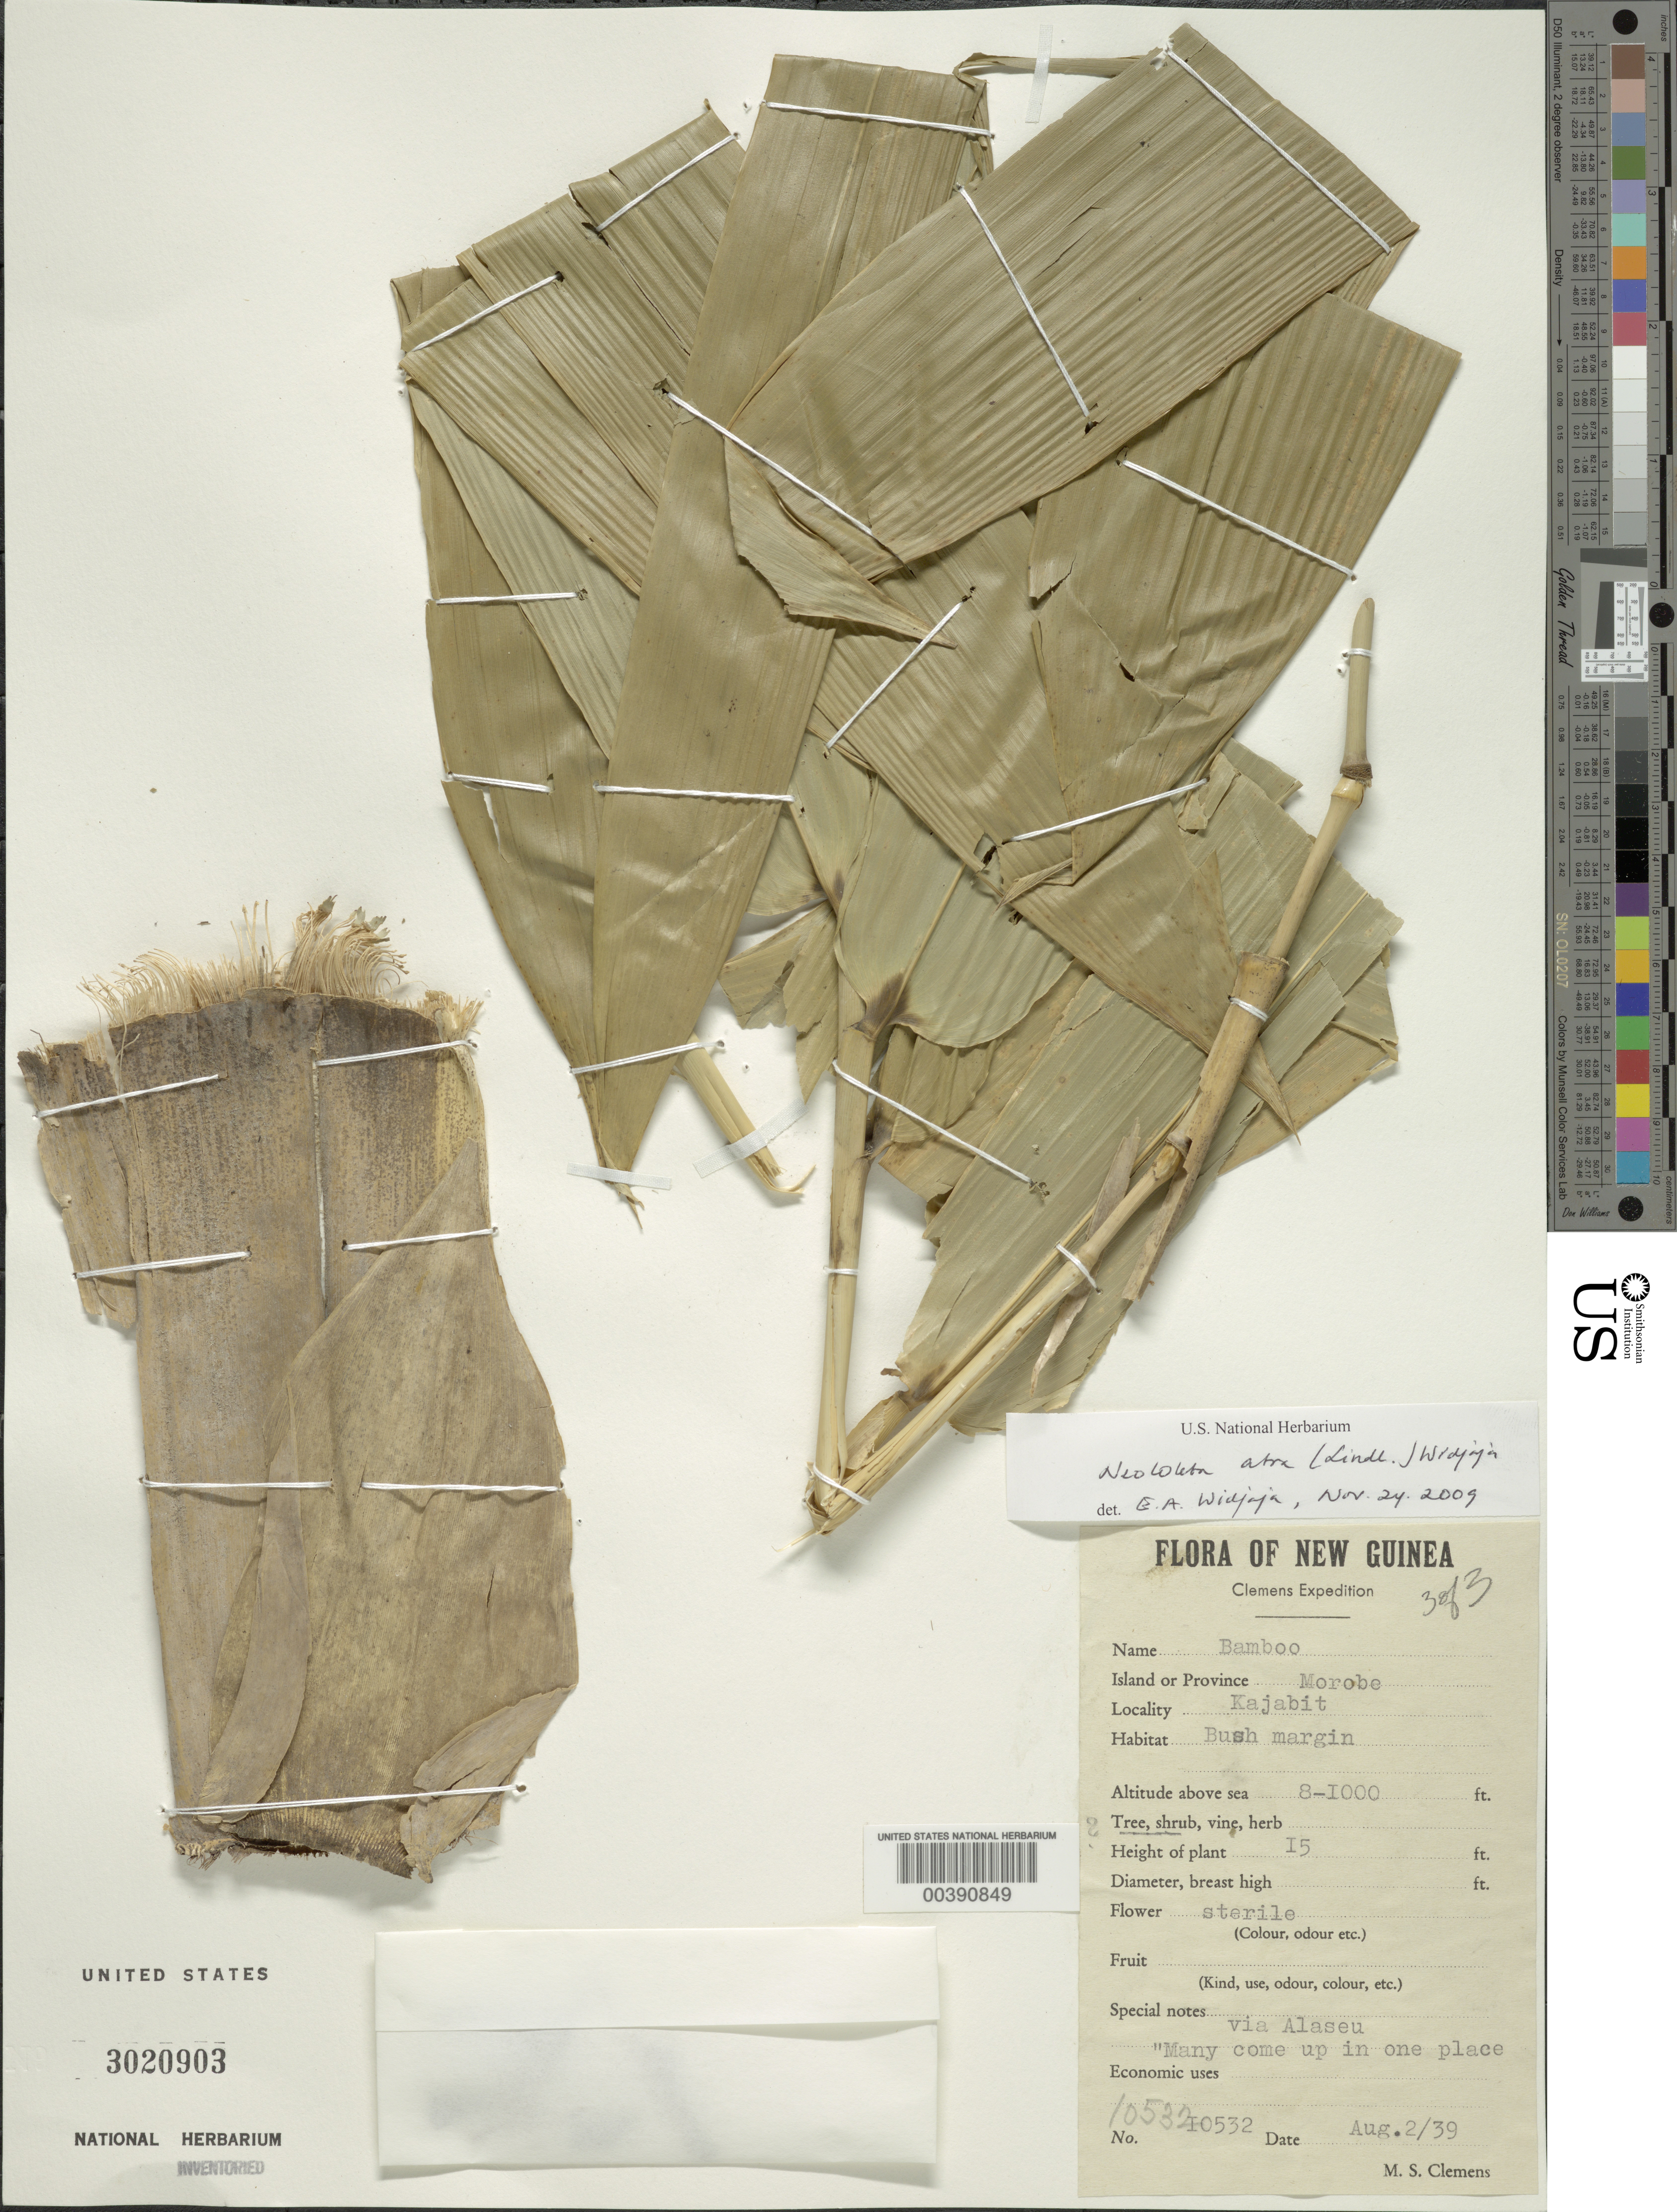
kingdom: Plantae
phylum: Tracheophyta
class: Liliopsida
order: Poales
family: Poaceae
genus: Neololeba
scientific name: Neololeba atra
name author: (Lindl.) Widjaja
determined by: Widjaja, E. A.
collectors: M. S. Clemens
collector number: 10532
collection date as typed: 02 Aug 1939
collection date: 1939-08-02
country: Papua New Guinea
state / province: Morobe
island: New Guinea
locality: Kajabit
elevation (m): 244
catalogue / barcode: US 3020903